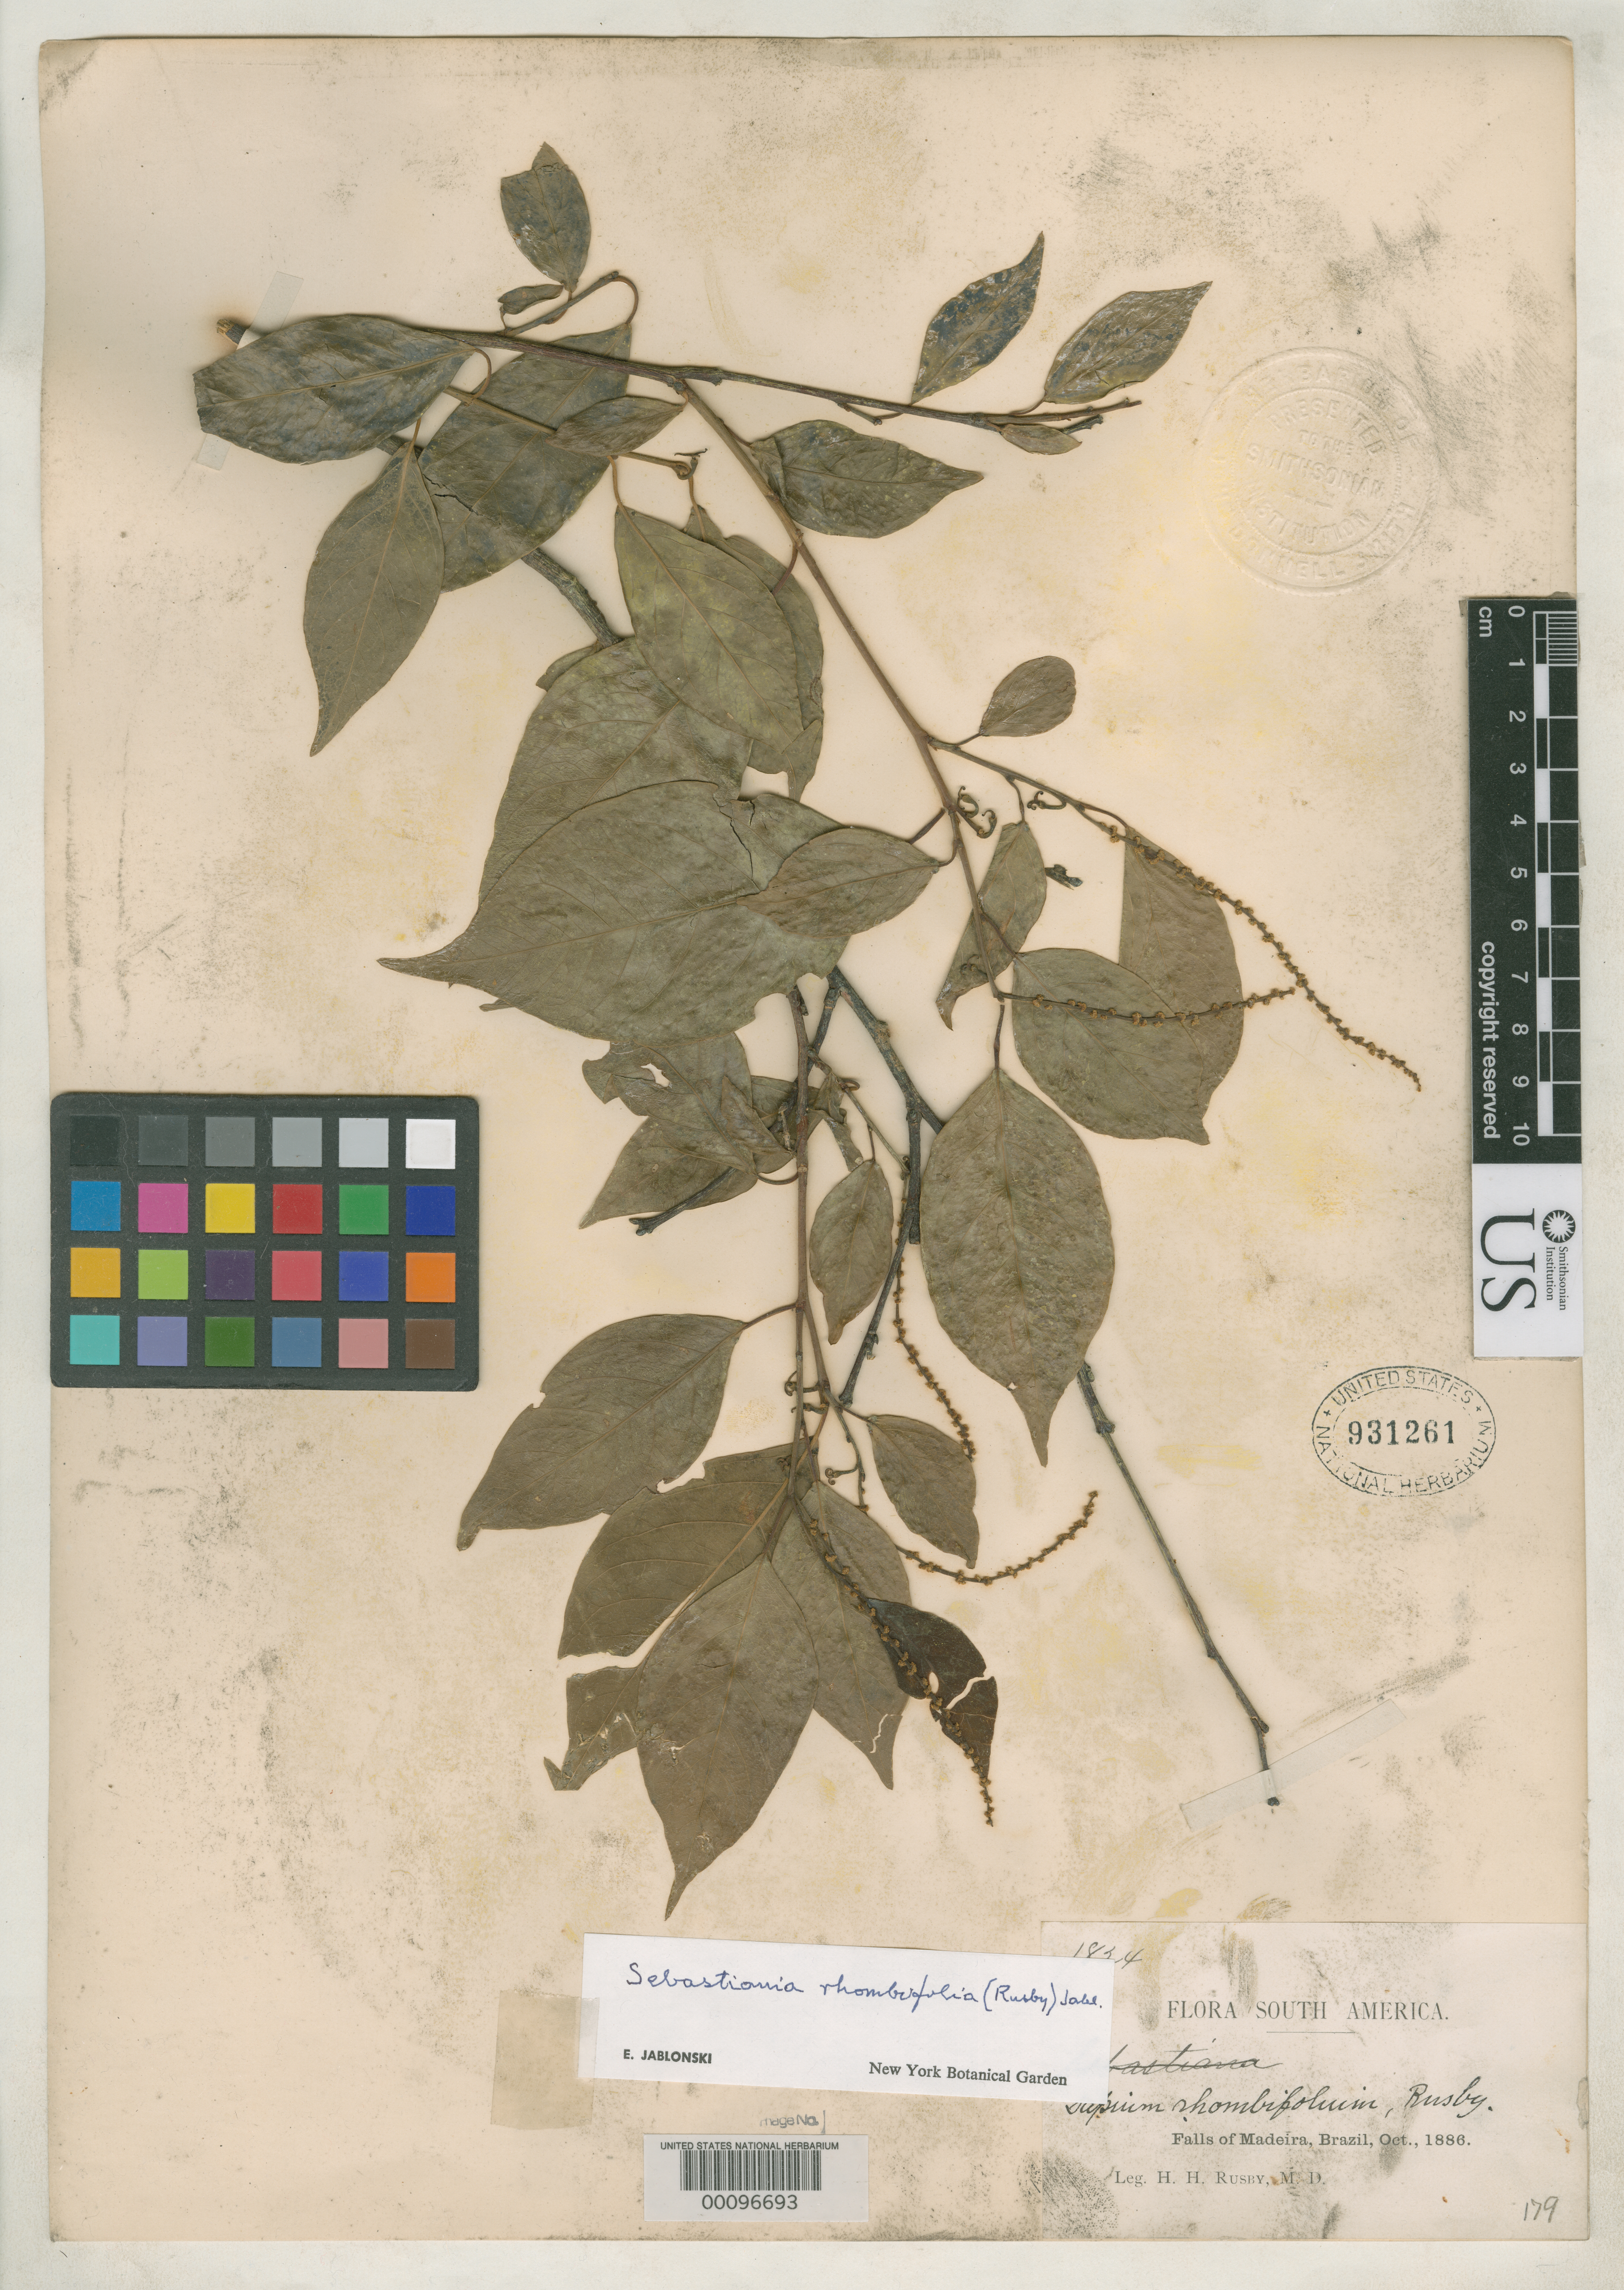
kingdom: Plantae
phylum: Tracheophyta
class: Magnoliopsida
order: Malpighiales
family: Euphorbiaceae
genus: Sapium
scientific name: Sapium rhombifolium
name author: Rusby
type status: Isotype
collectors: H. H. Rusby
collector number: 1824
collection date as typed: Oct 1886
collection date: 1886-10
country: Brazil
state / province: Rondônia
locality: Falls of Madeira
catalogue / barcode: US 931261